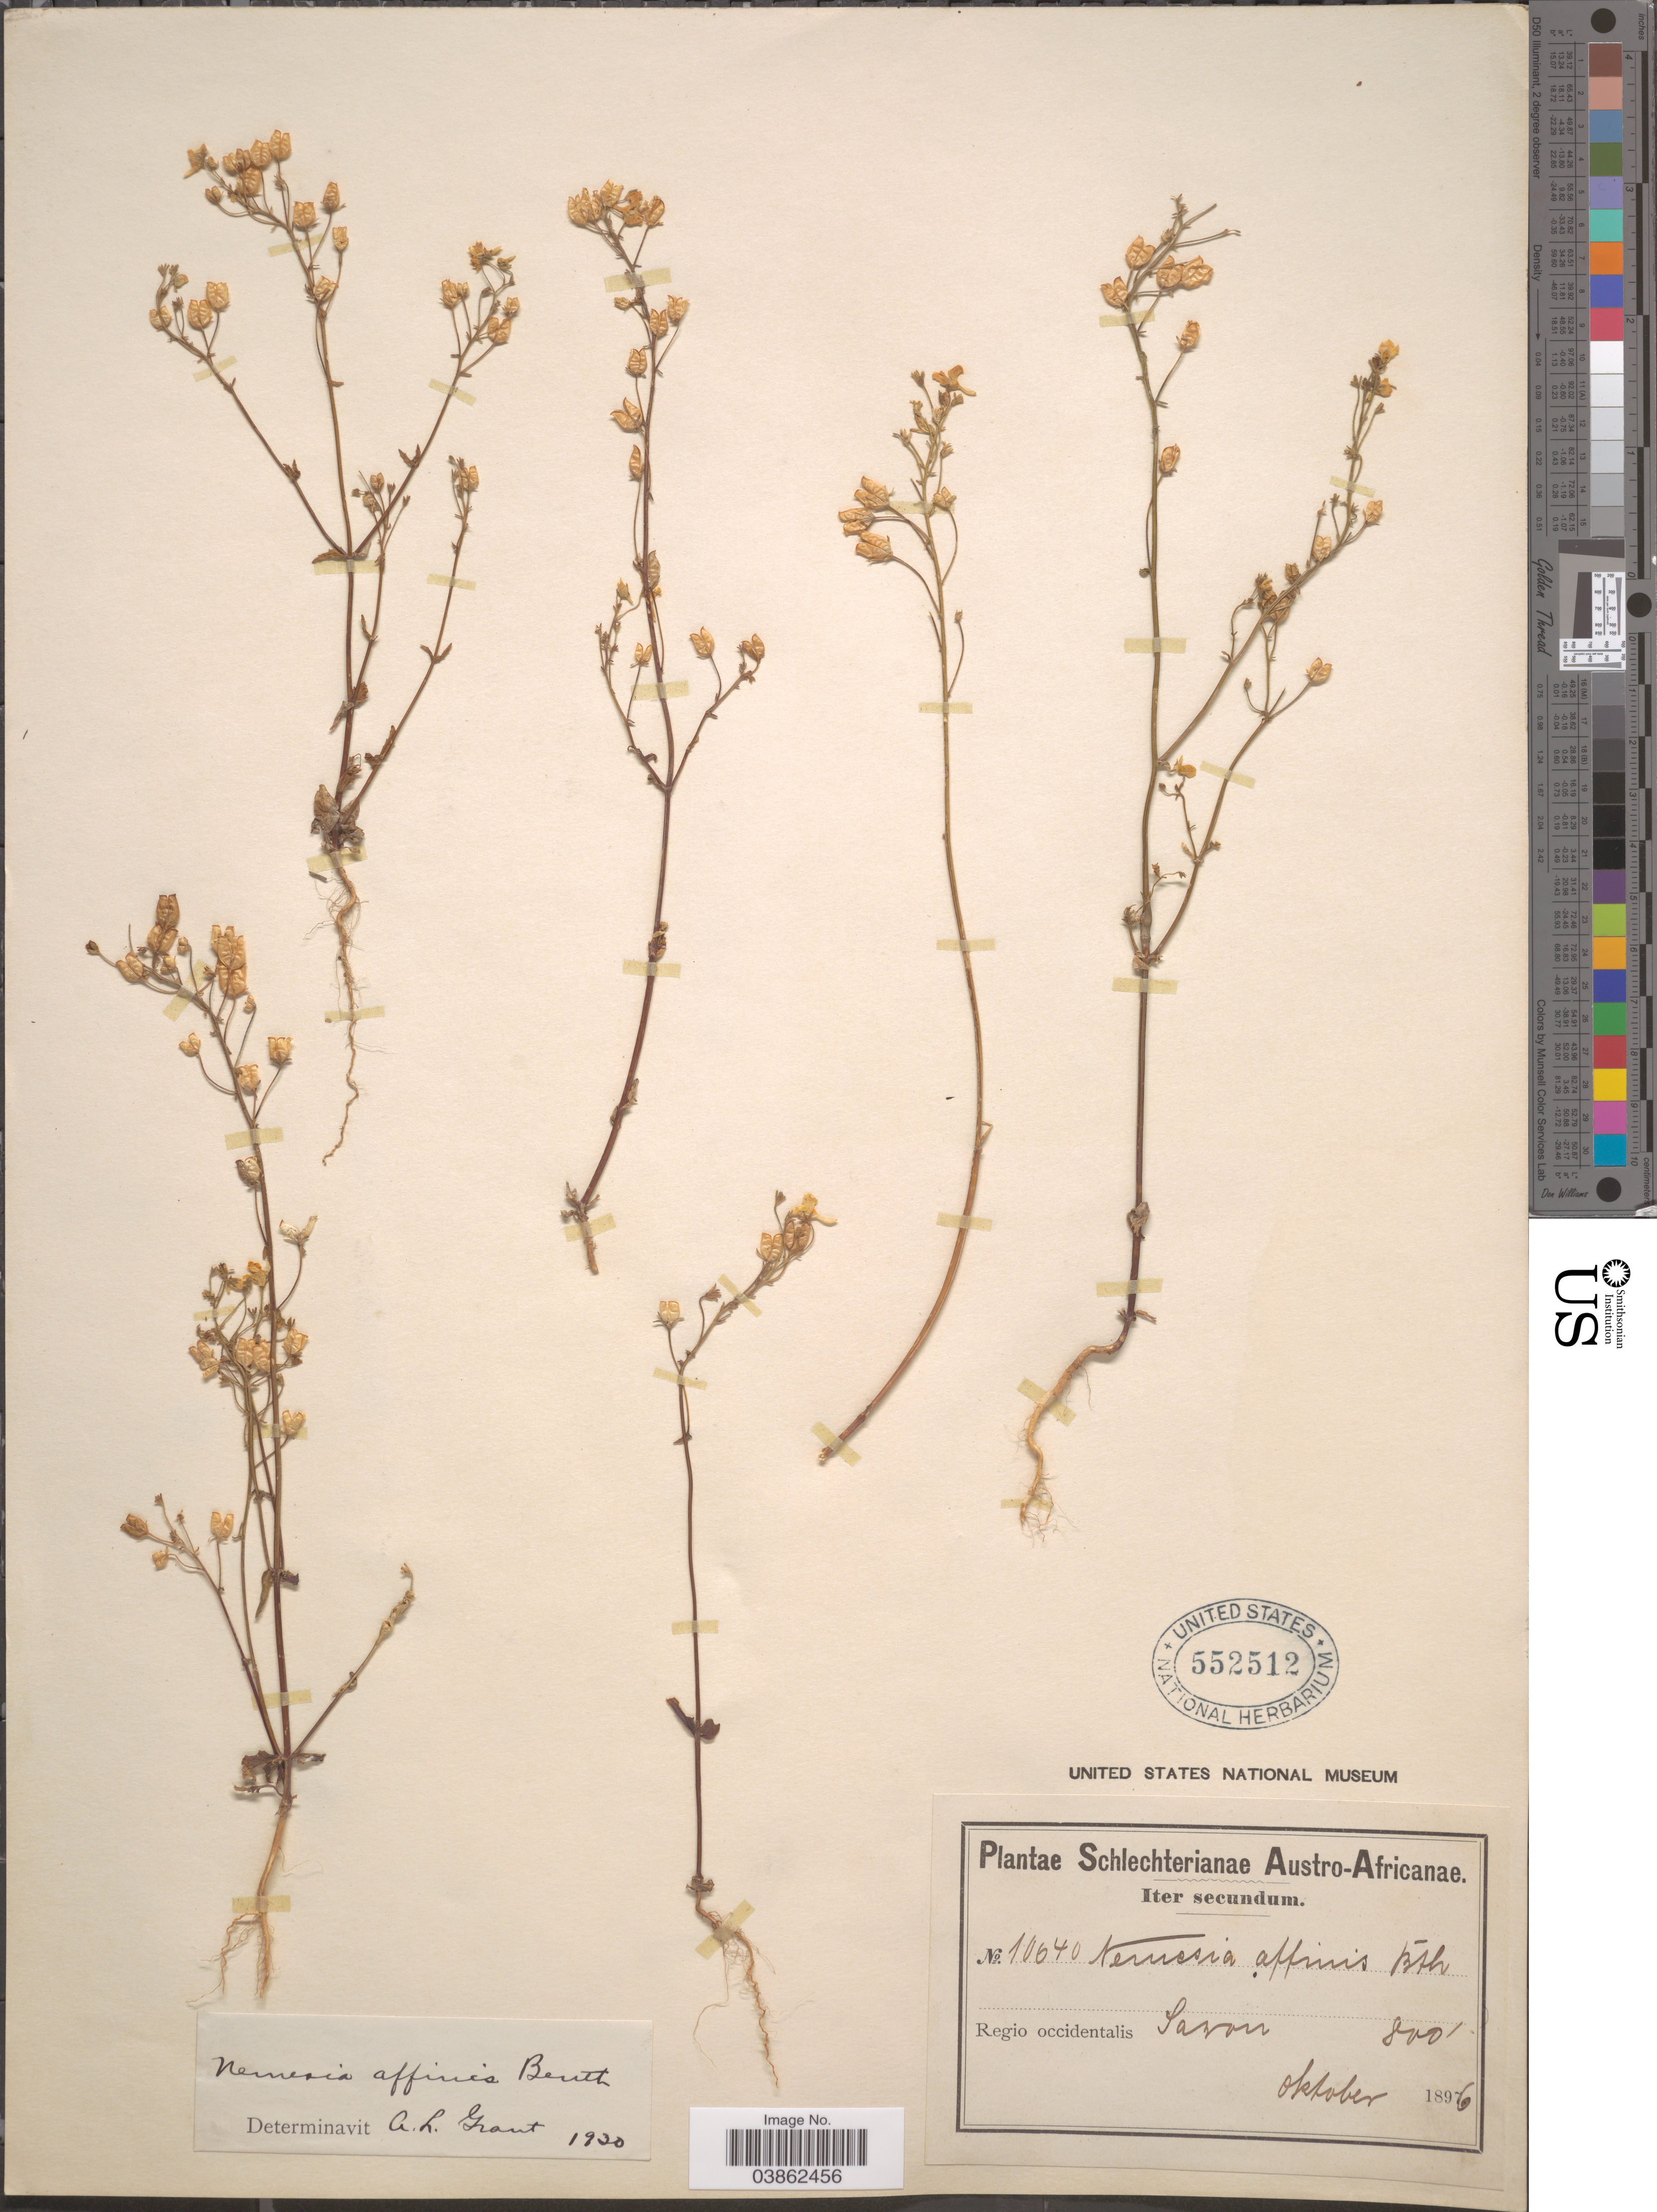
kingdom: Plantae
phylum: Tracheophyta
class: Magnoliopsida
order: Lamiales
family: Scrophulariaceae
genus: Nemesia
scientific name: Nemesia affinis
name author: Benth.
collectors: Schlechter, --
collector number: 10640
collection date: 1896-10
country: South Africa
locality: Austro-Africanae. Regio occidentalis Saron.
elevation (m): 244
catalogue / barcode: US 552512